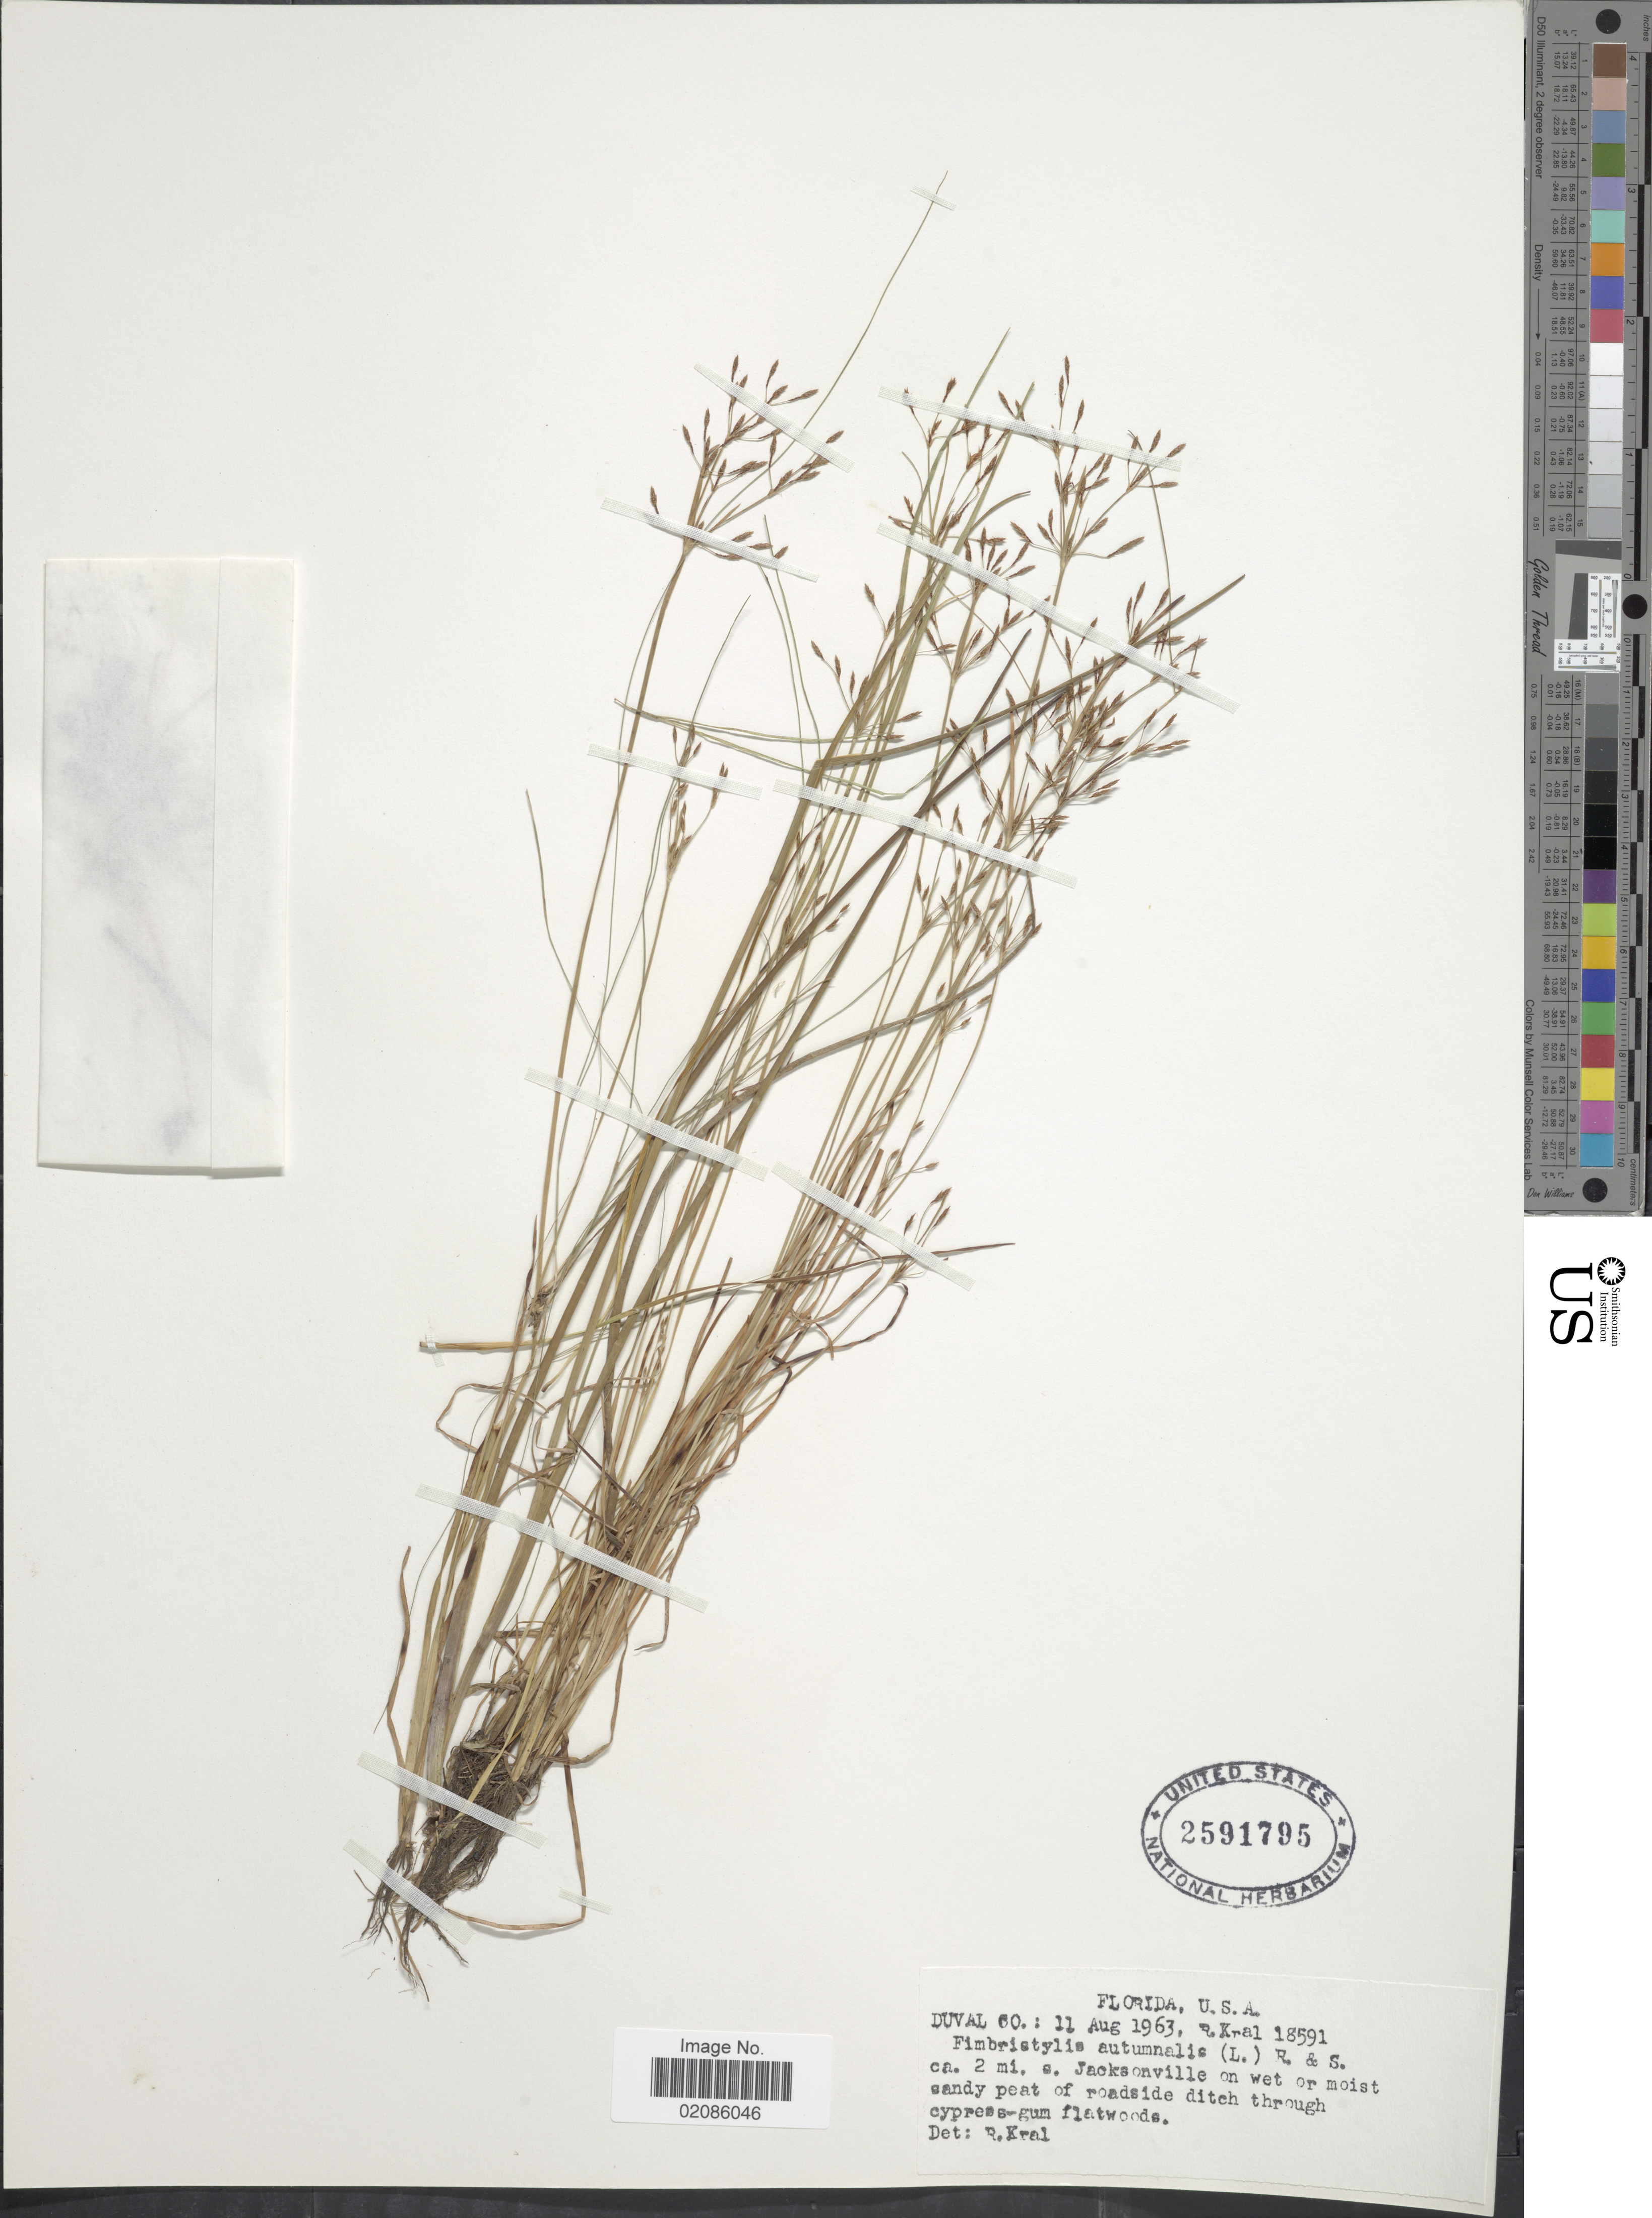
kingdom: Plantae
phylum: Tracheophyta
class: Liliopsida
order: Poales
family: Cyperaceae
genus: Fimbristylis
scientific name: Fimbristylis autumnalis (L.) Roem. & Schult.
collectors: R. Kral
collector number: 18591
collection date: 1963-08-11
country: United States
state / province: Florida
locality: Duval Co. Ca. 2 mi. s. Jacksonville on wet or moist sandy peat of roadside ditch through cypress-gum flatwoods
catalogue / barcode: US 2591795